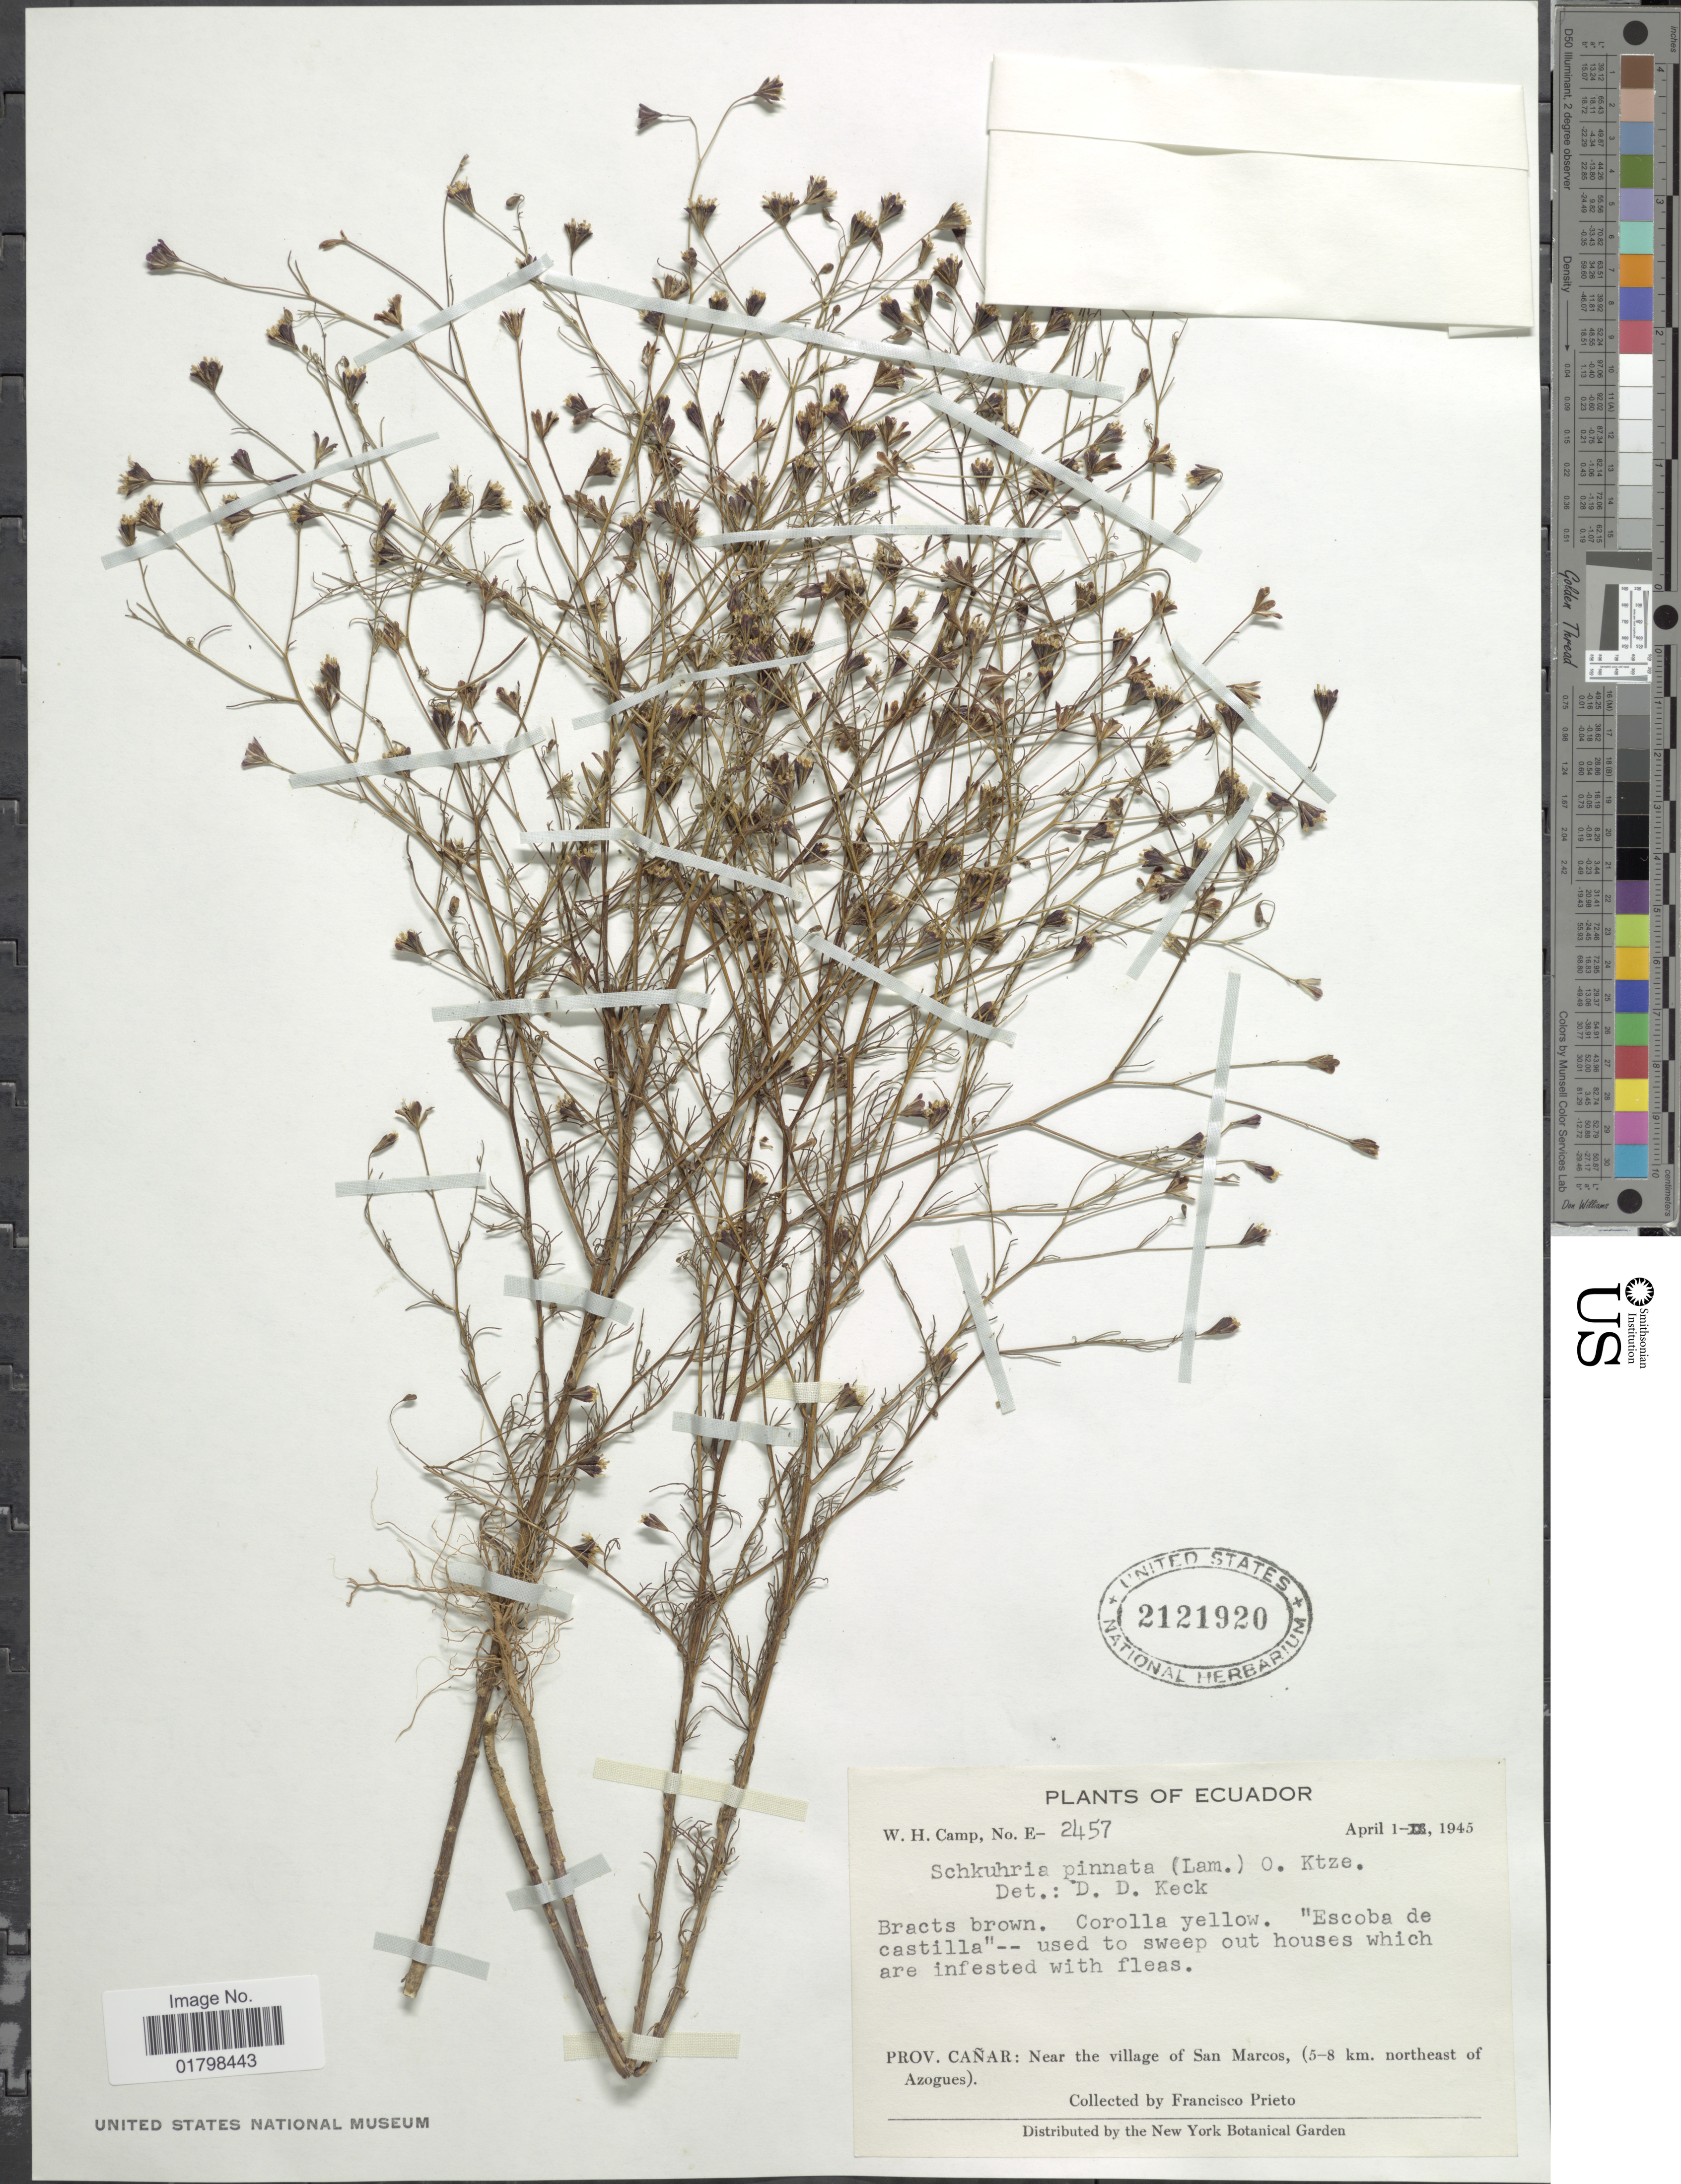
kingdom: Plantae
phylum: Tracheophyta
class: Magnoliopsida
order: Asterales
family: Asteraceae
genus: Schkuhria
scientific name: Schkuhria pinnata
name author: (Lam.) Kuntze ex Thell.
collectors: F. Prieto & W. H. Camp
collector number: E2457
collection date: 1945-04-01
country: Ecuador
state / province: Cañar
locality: Near the village of San Marcos (5-8 km. northeast of Azogues)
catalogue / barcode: US 2121920